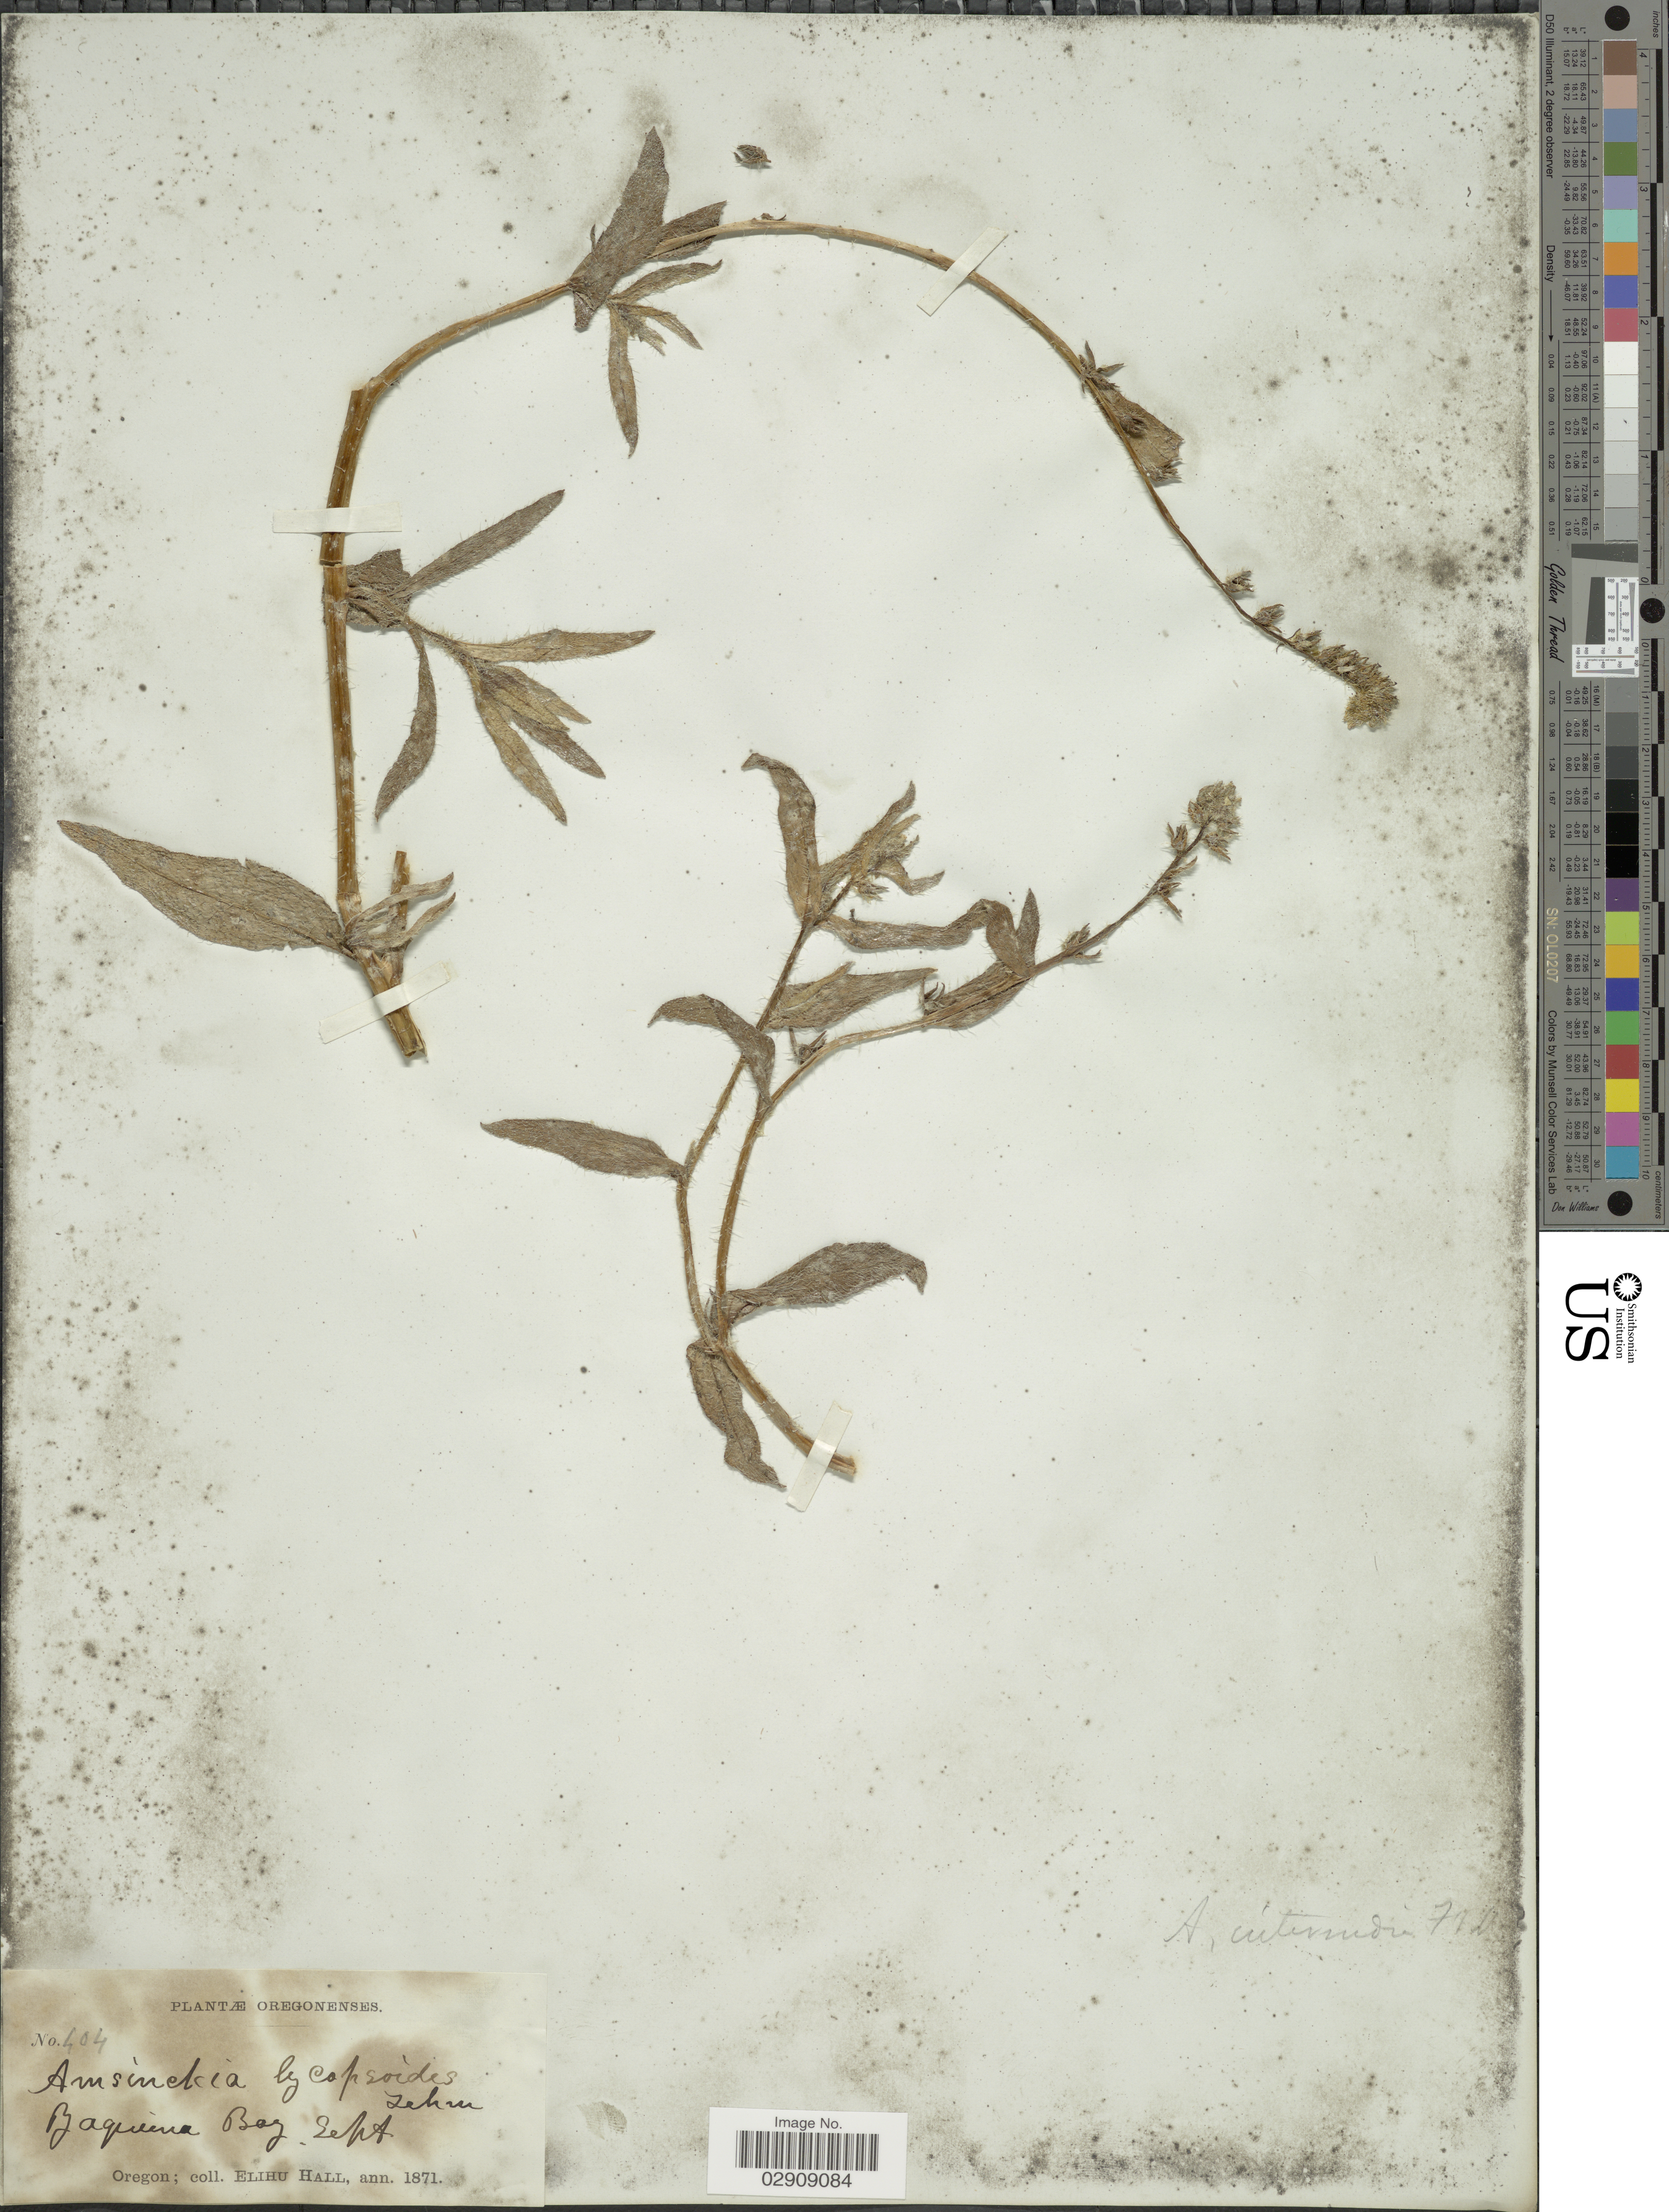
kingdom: Plantae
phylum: Tracheophyta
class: Magnoliopsida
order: Boraginales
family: Boraginaceae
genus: Amsinckia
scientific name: Amsinckia lycopsoides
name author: Lehm.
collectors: E. Hall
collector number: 404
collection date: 1871-09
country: United States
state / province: Oregon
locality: Yaquina Bay.